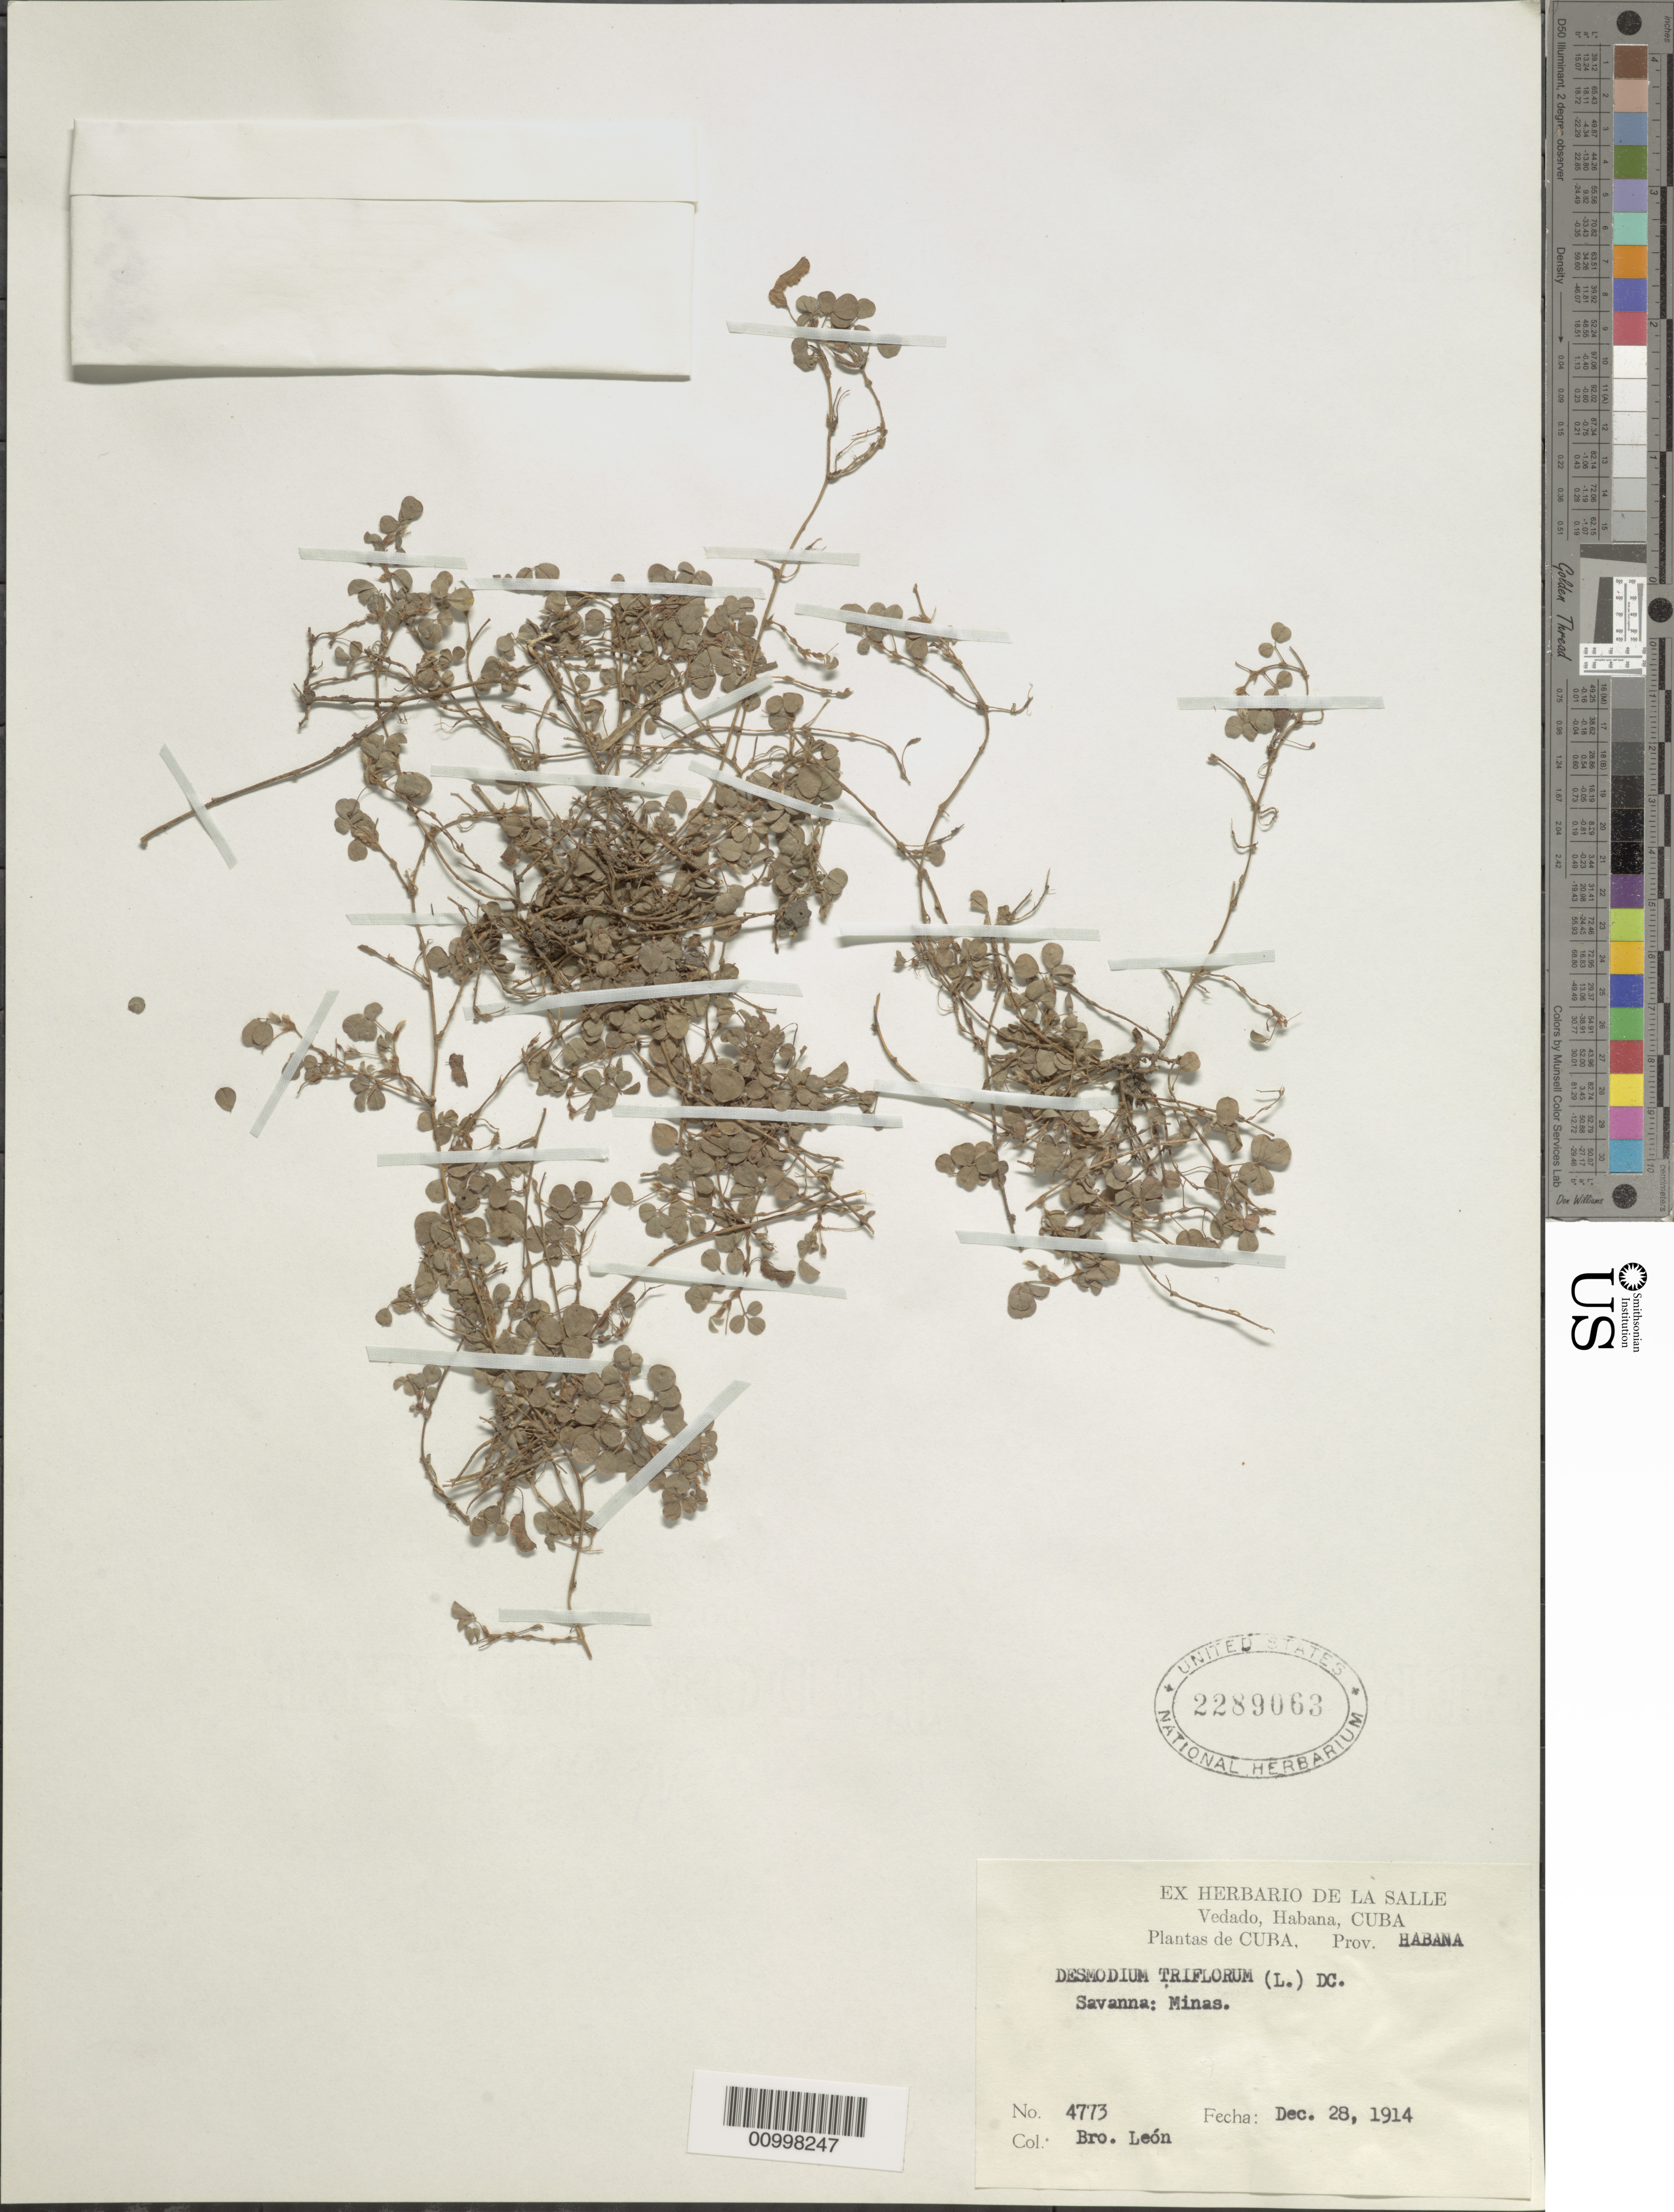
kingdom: Plantae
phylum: Tracheophyta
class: Magnoliopsida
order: Fabales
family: Fabaceae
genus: Grona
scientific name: Grona triflora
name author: (L.) H. Ohashi & K. Ohashi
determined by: Strong, Mark T., (BOT), Smithsonian Institution - National Museum of Natural History (UNITED STATES)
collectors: Bro. León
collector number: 4773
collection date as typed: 28 Dec 1914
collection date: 1914-12-28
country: Cuba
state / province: La Habana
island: Cuba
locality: Savanna: Minas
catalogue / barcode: US 2289063